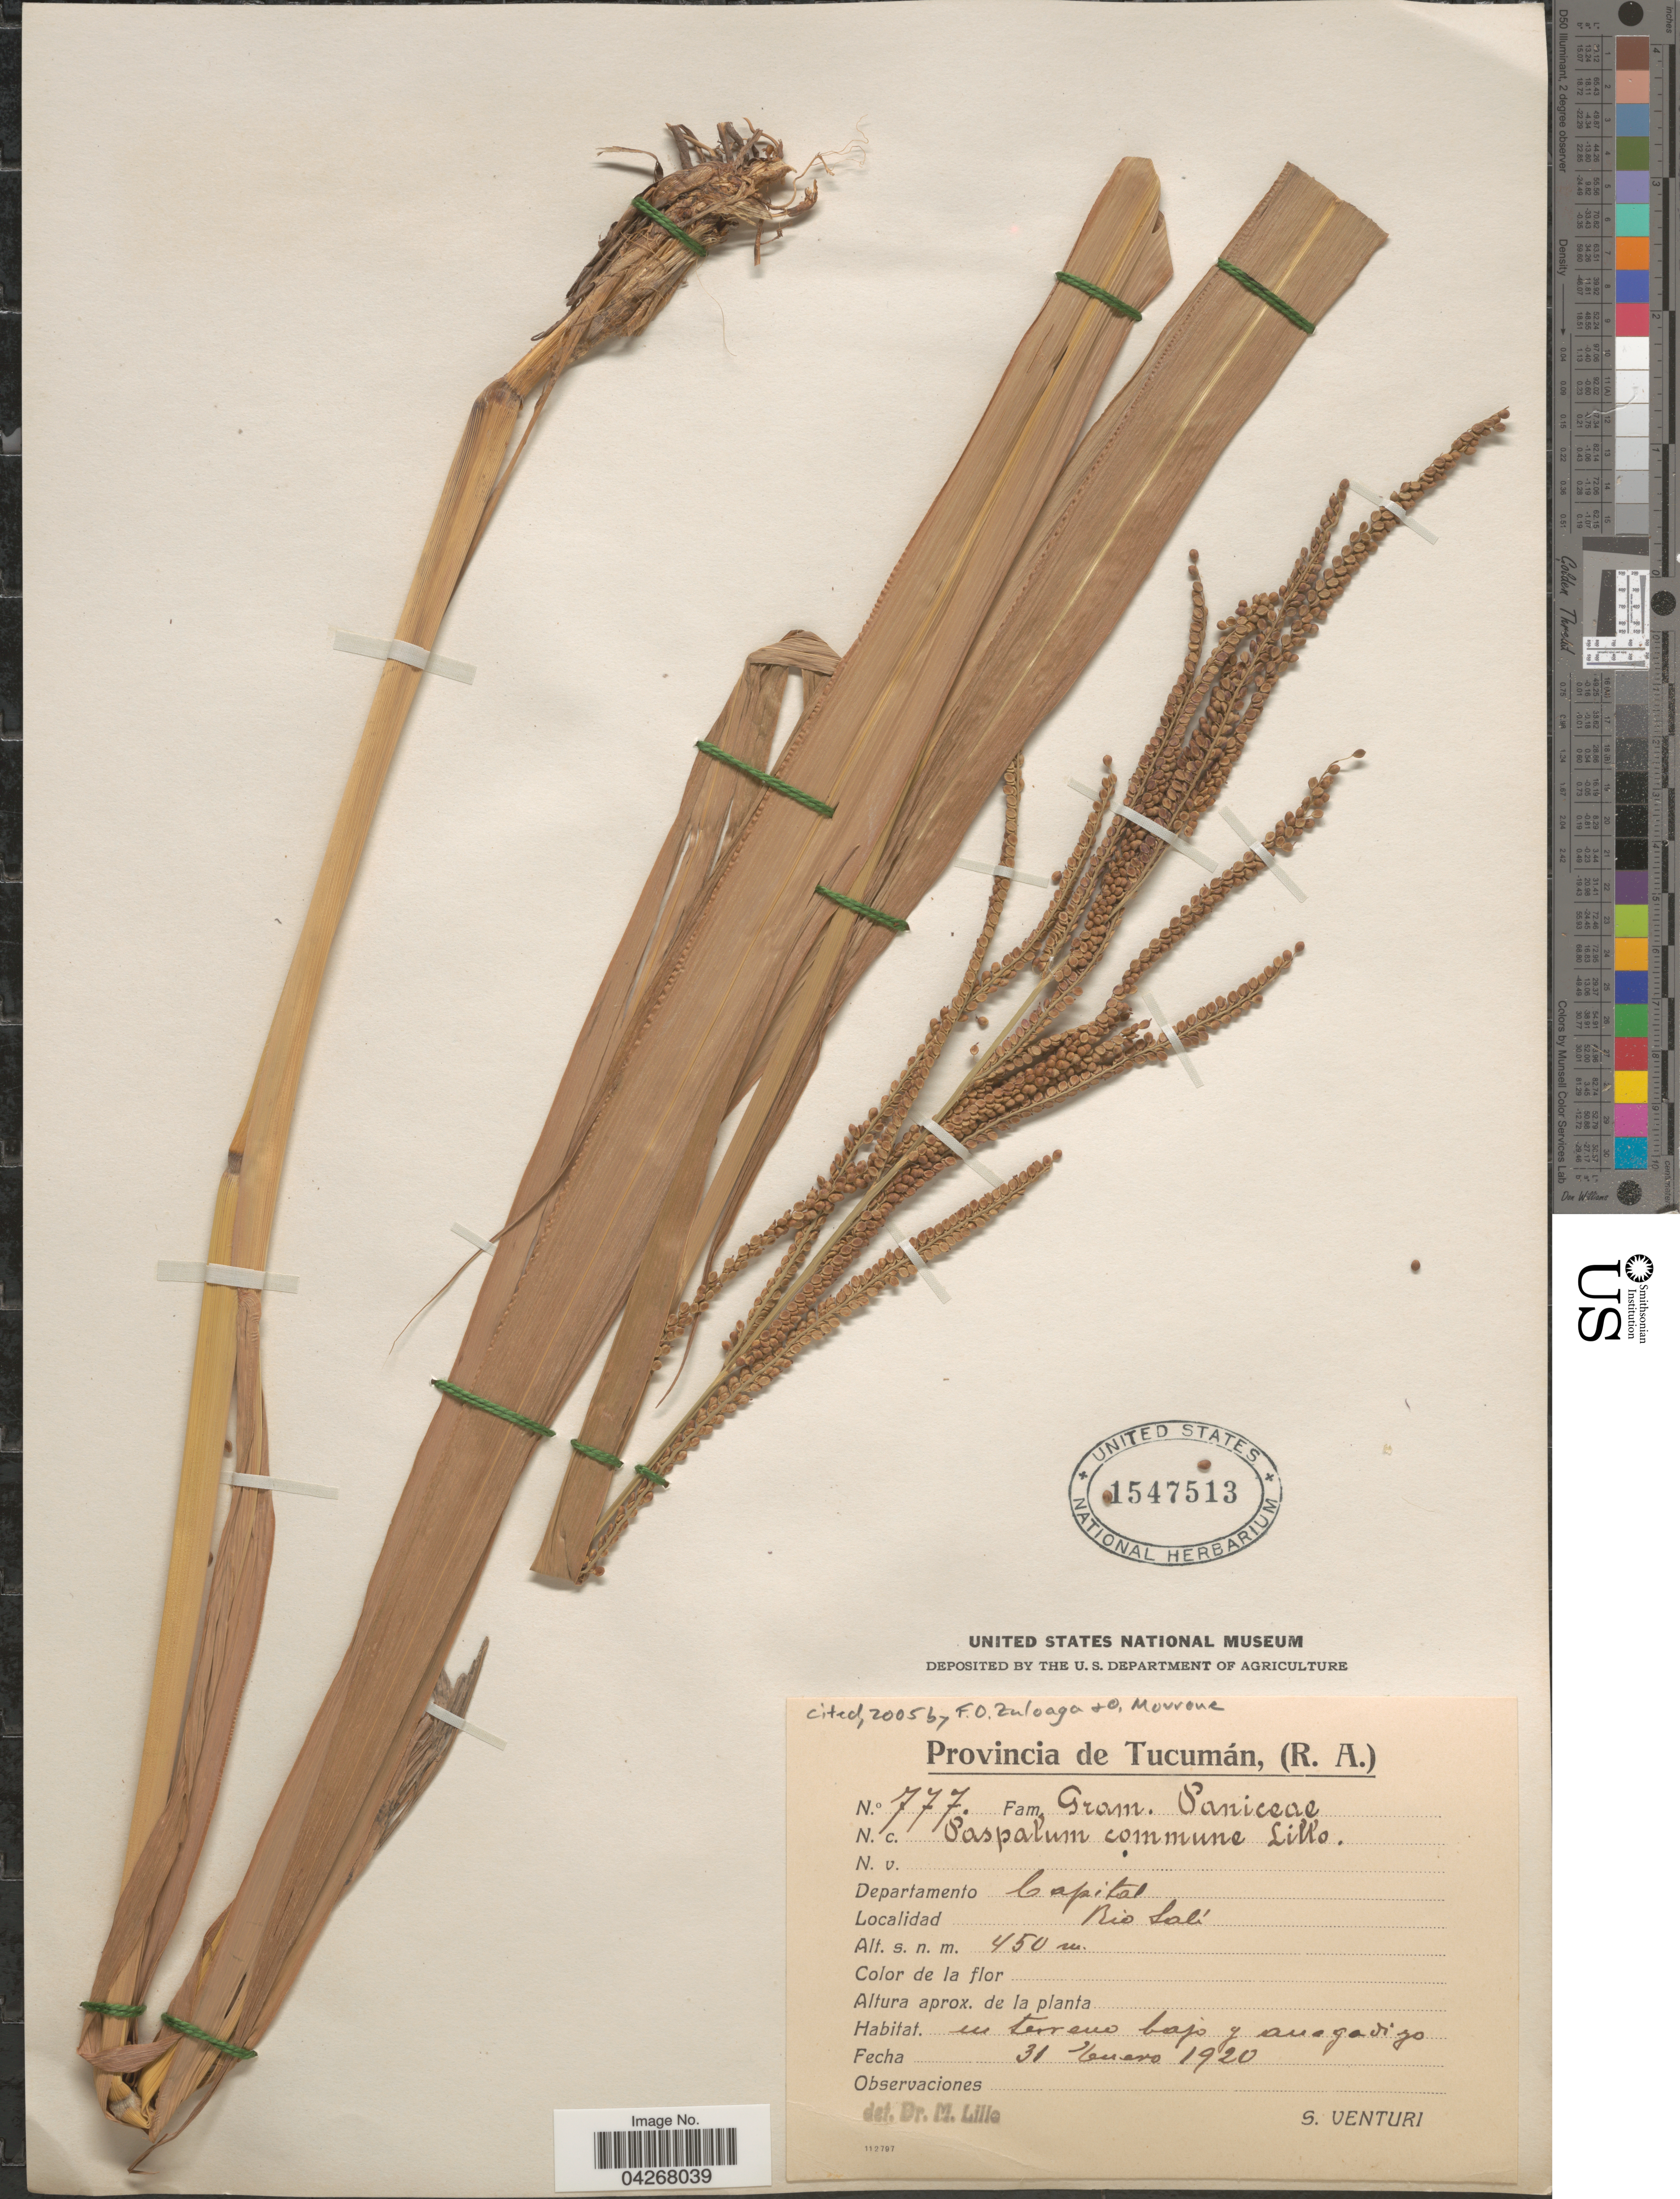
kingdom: Plantae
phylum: Tracheophyta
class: Liliopsida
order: Poales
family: Poaceae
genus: Paspalum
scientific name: Paspalum commune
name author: Lillo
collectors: S. Venturi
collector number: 777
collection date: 1920-01-31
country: Argentina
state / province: Tucuman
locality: Departamento Capital. Rio Salí.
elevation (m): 450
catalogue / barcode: US 1547513